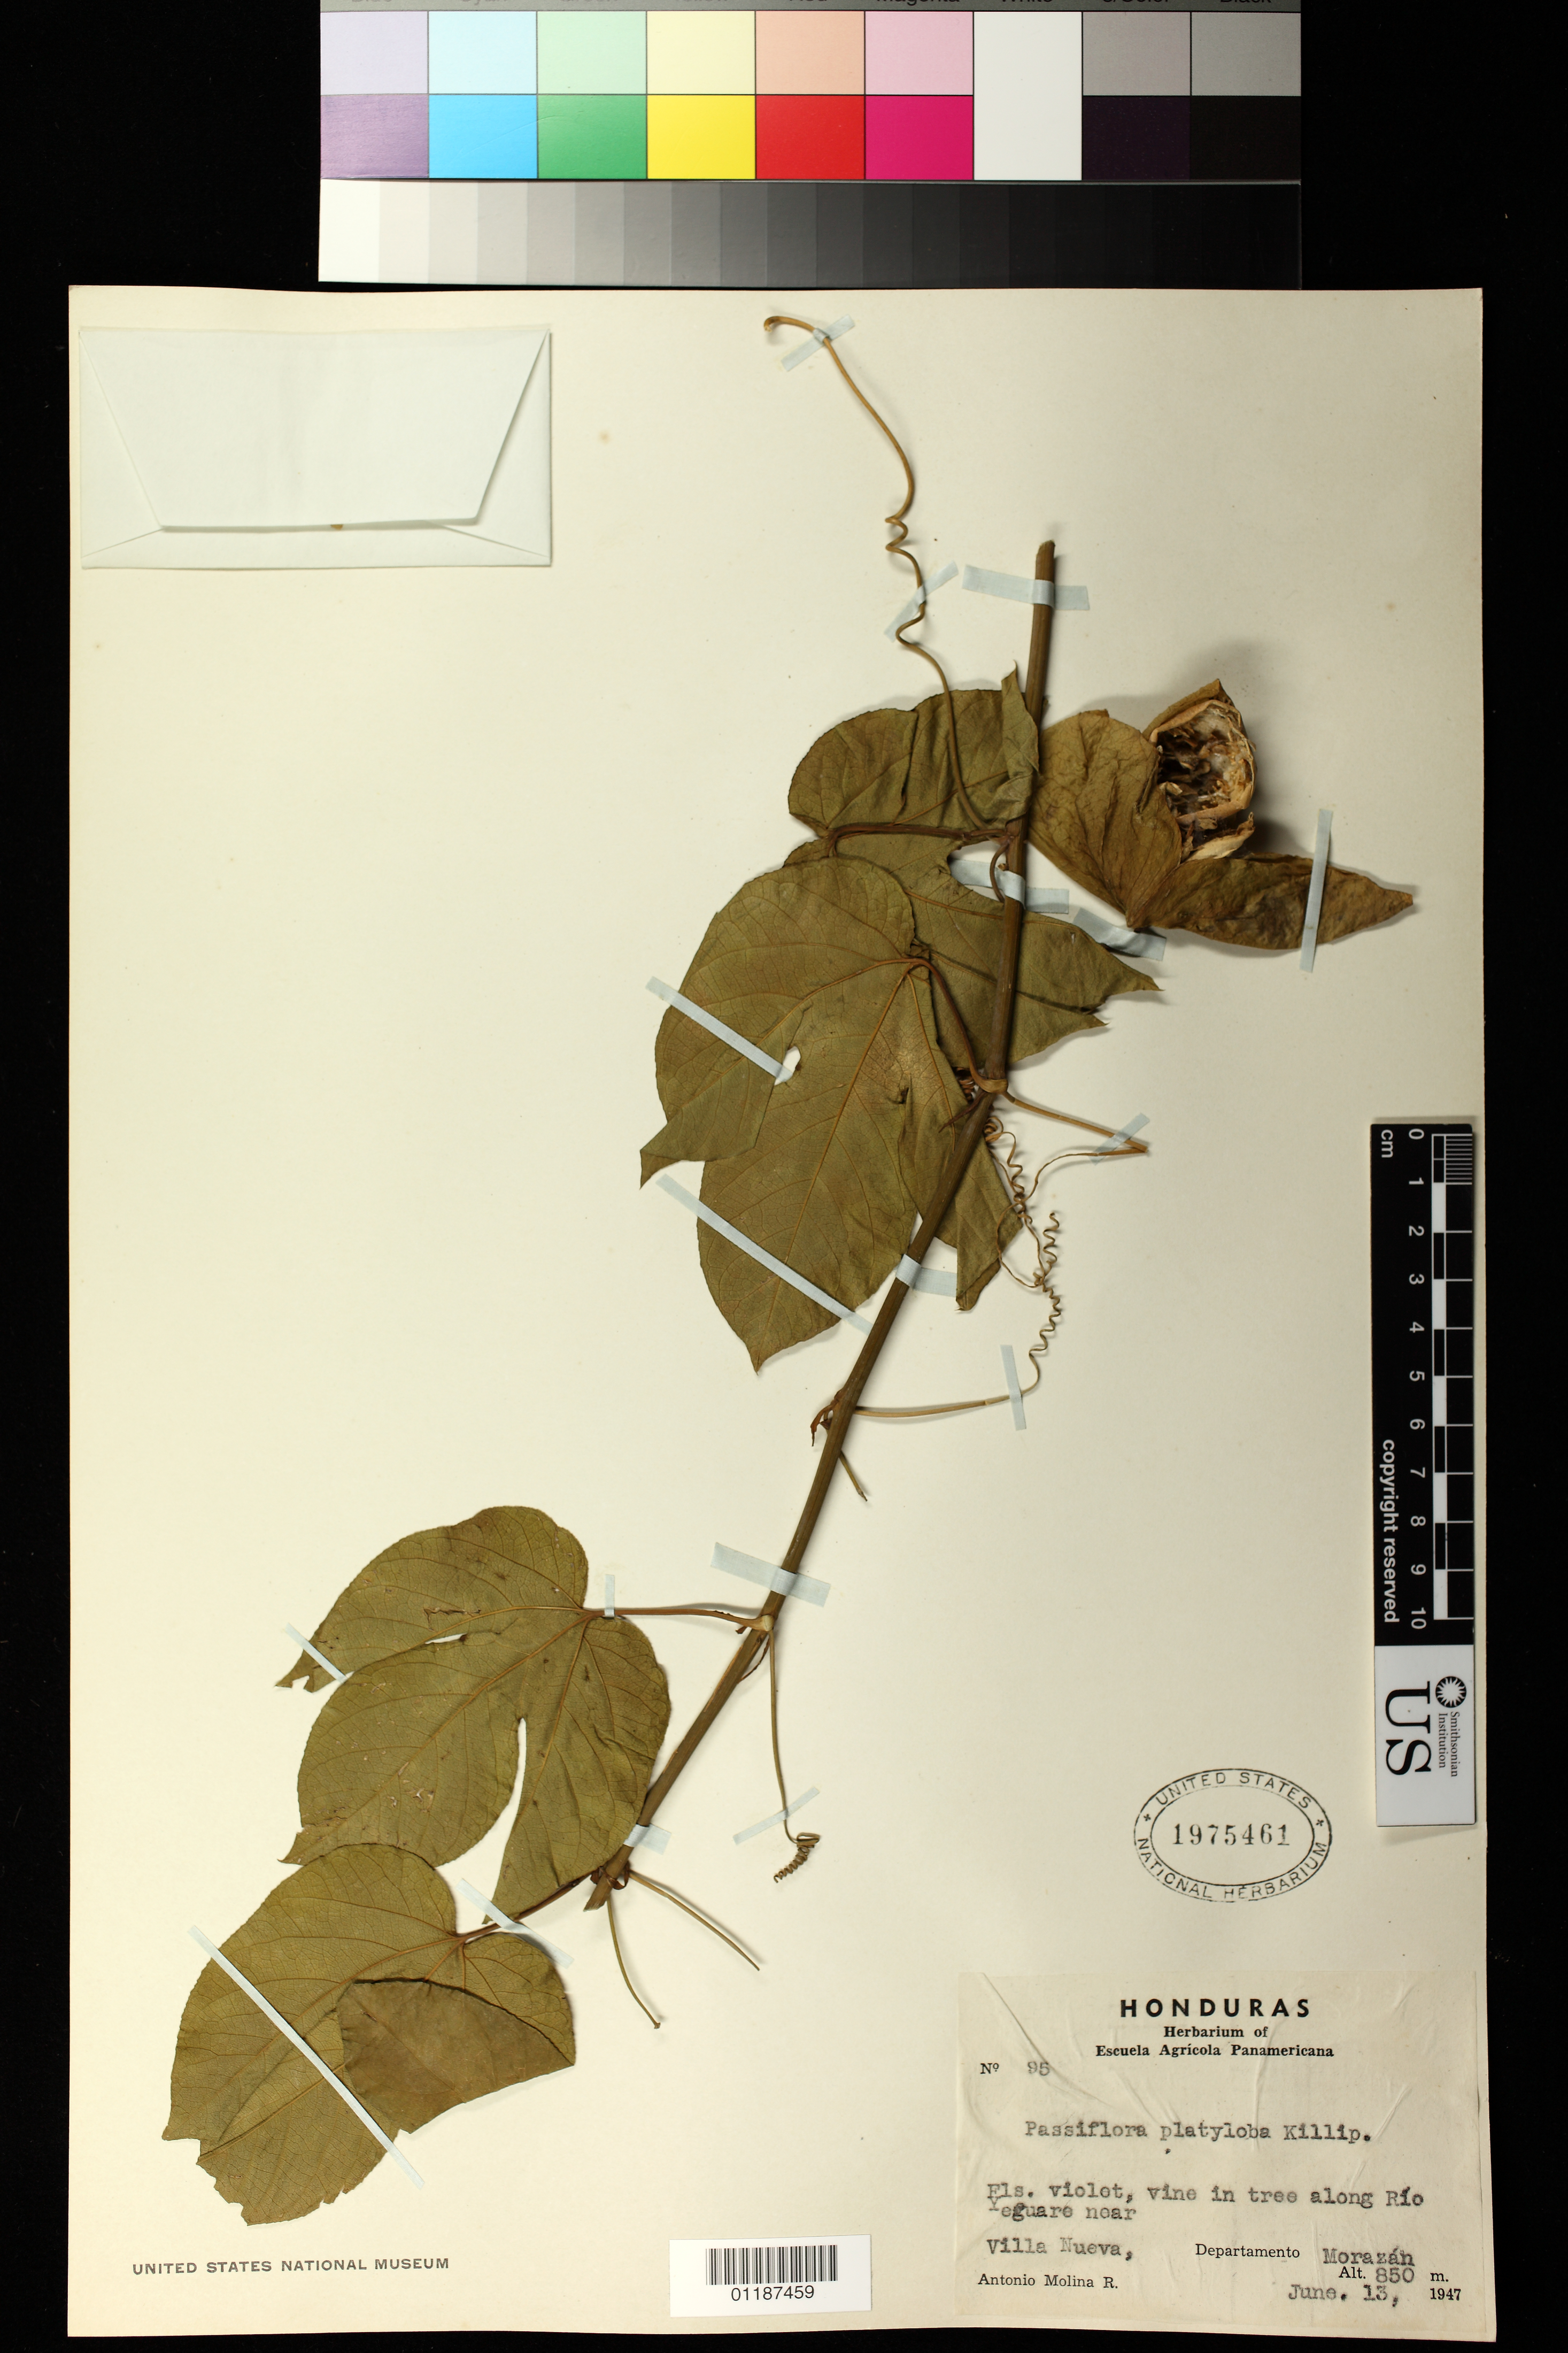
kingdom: Plantae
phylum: Tracheophyta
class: Magnoliopsida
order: Malpighiales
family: Passifloraceae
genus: Passiflora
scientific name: Passiflora platyloba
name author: Killip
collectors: A. Molina R.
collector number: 95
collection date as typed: Jun 13 1947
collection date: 1947-06-13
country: Honduras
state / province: Fco. Morazán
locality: In tree along Rio Yeguaro near Villa Nueva, Departamento Morazan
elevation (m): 850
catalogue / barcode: US 1975461